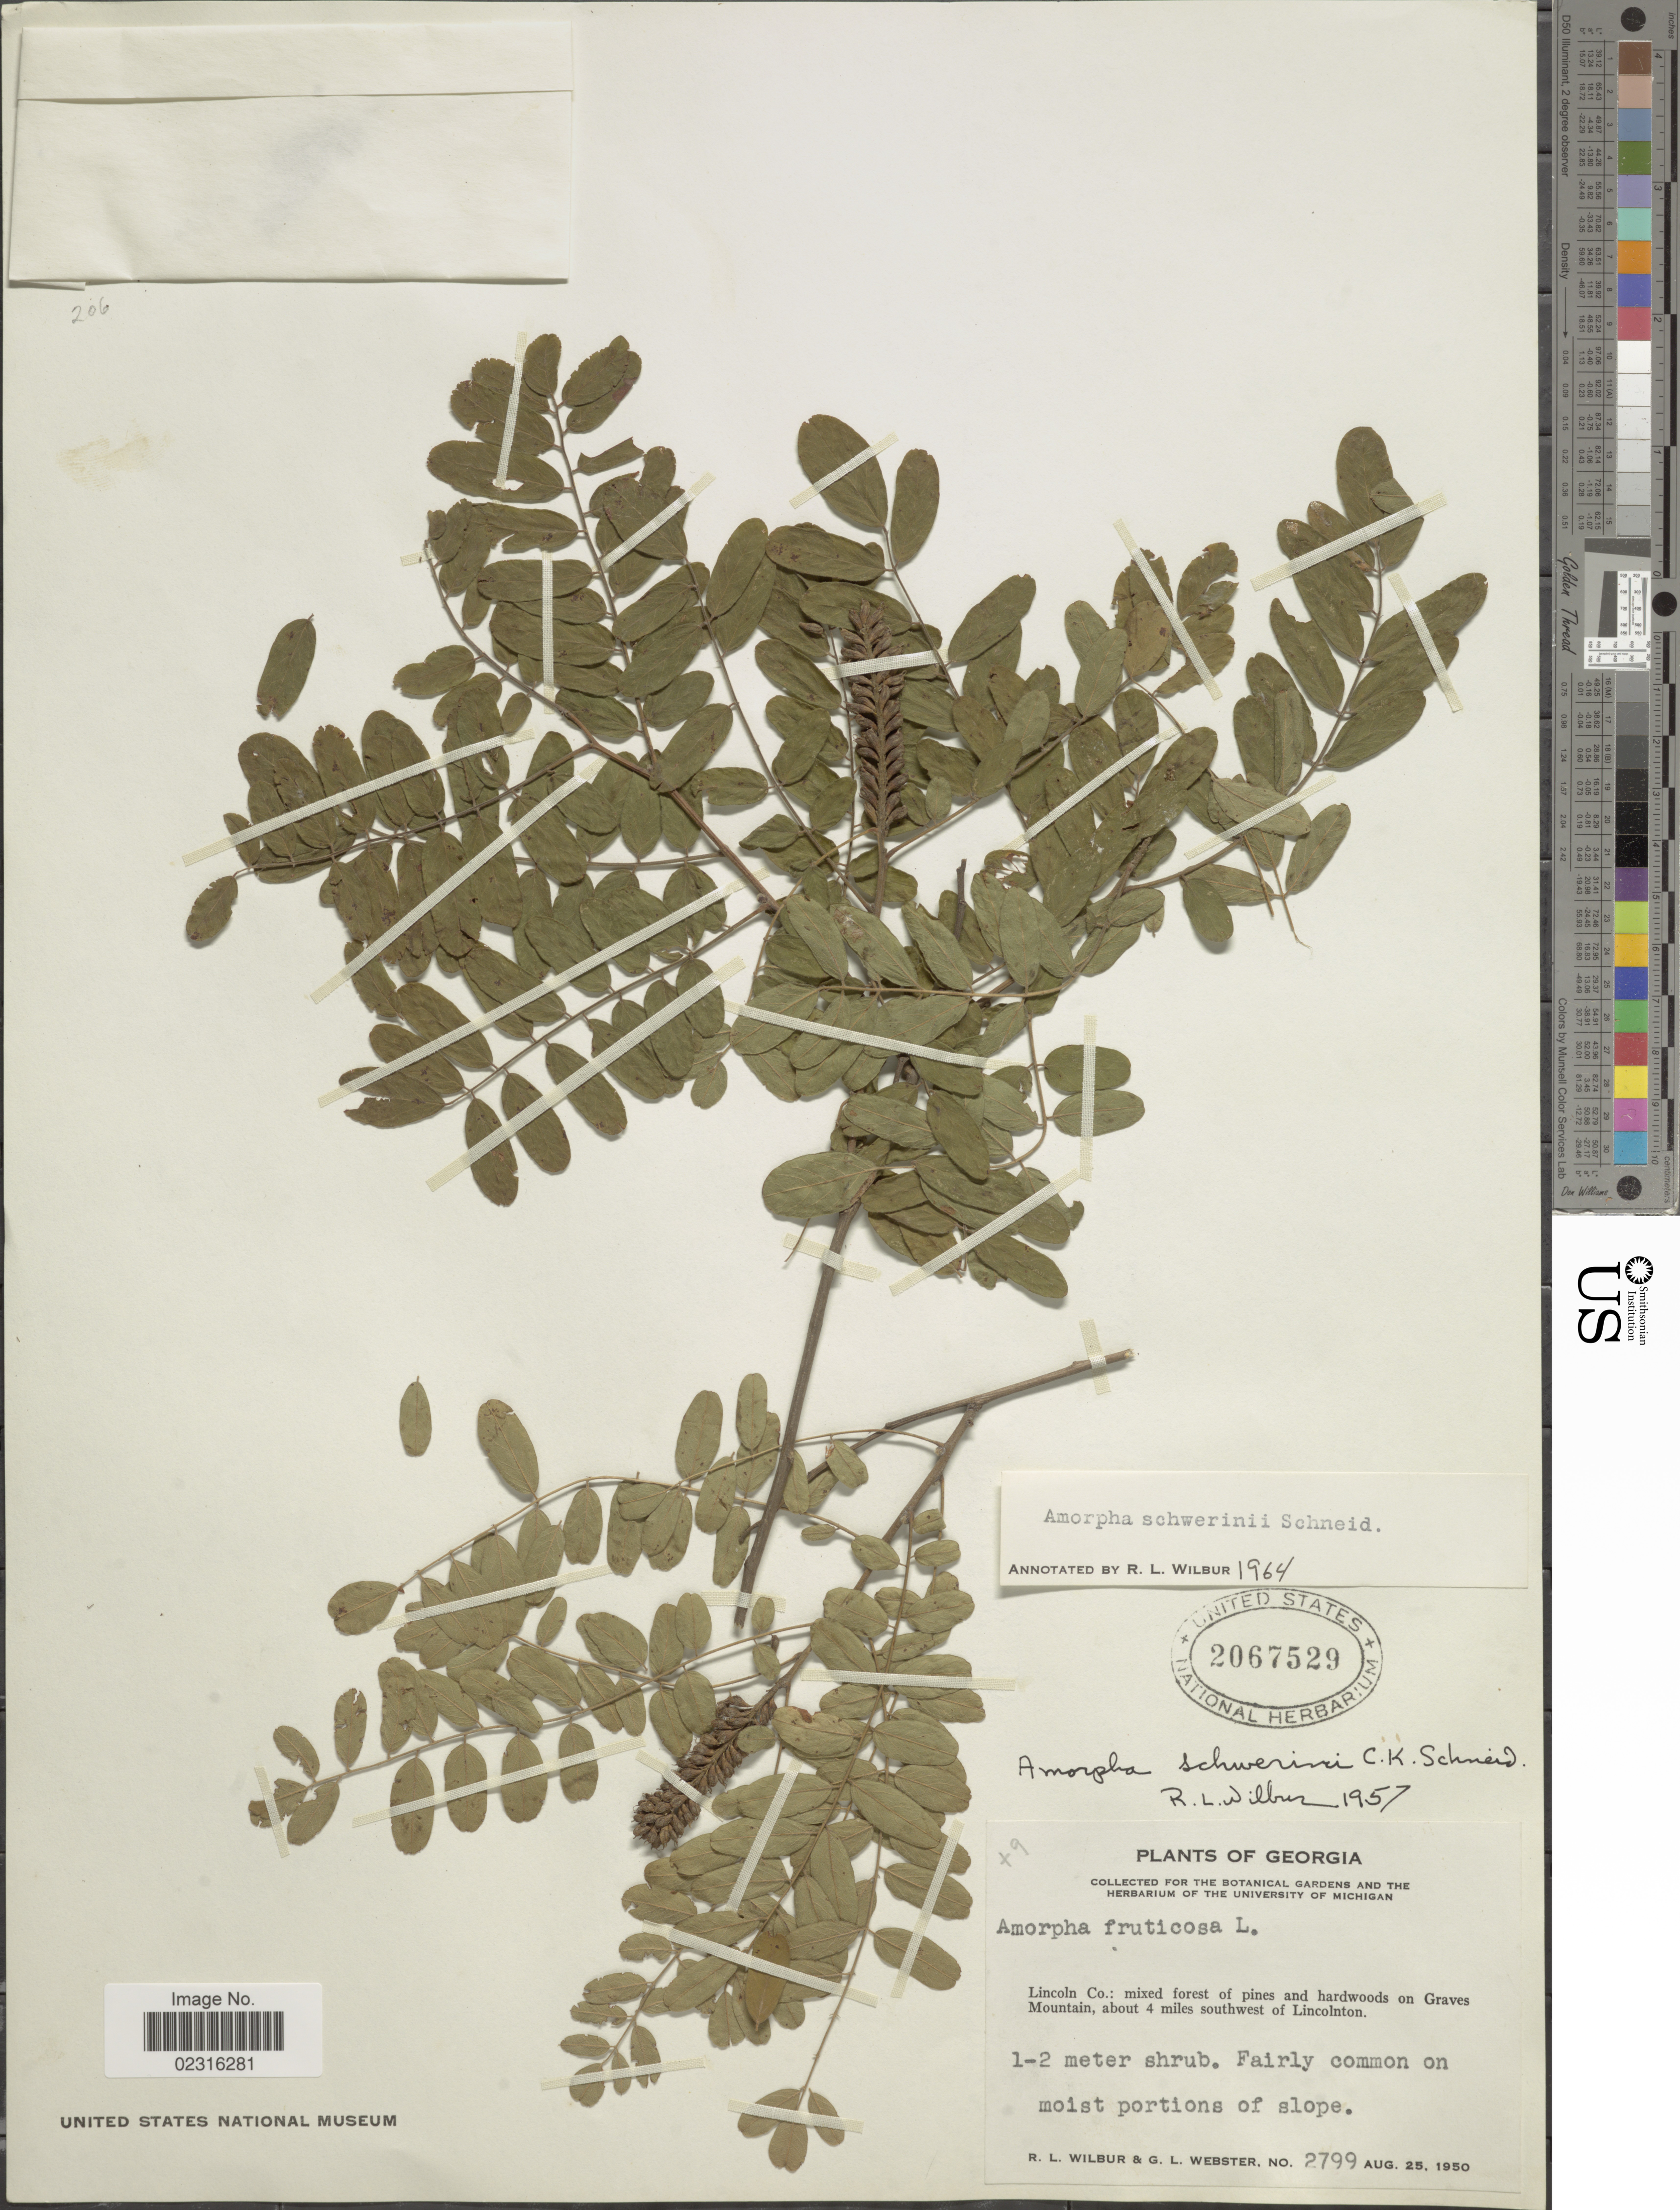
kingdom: Plantae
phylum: Tracheophyta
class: Magnoliopsida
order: Fabales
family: Fabaceae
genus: Amorpha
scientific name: Amorpha schwerinii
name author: C.K. Schneid.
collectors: R. L. Wilbur & G. L. Webster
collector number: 2799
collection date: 1950-08-25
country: United States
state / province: Georgia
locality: Lincoln Co.: mixed forest of pines and hardwoods on Graves Mountain, about 4 miles southwest of Lincolnton.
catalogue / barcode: US 2067529